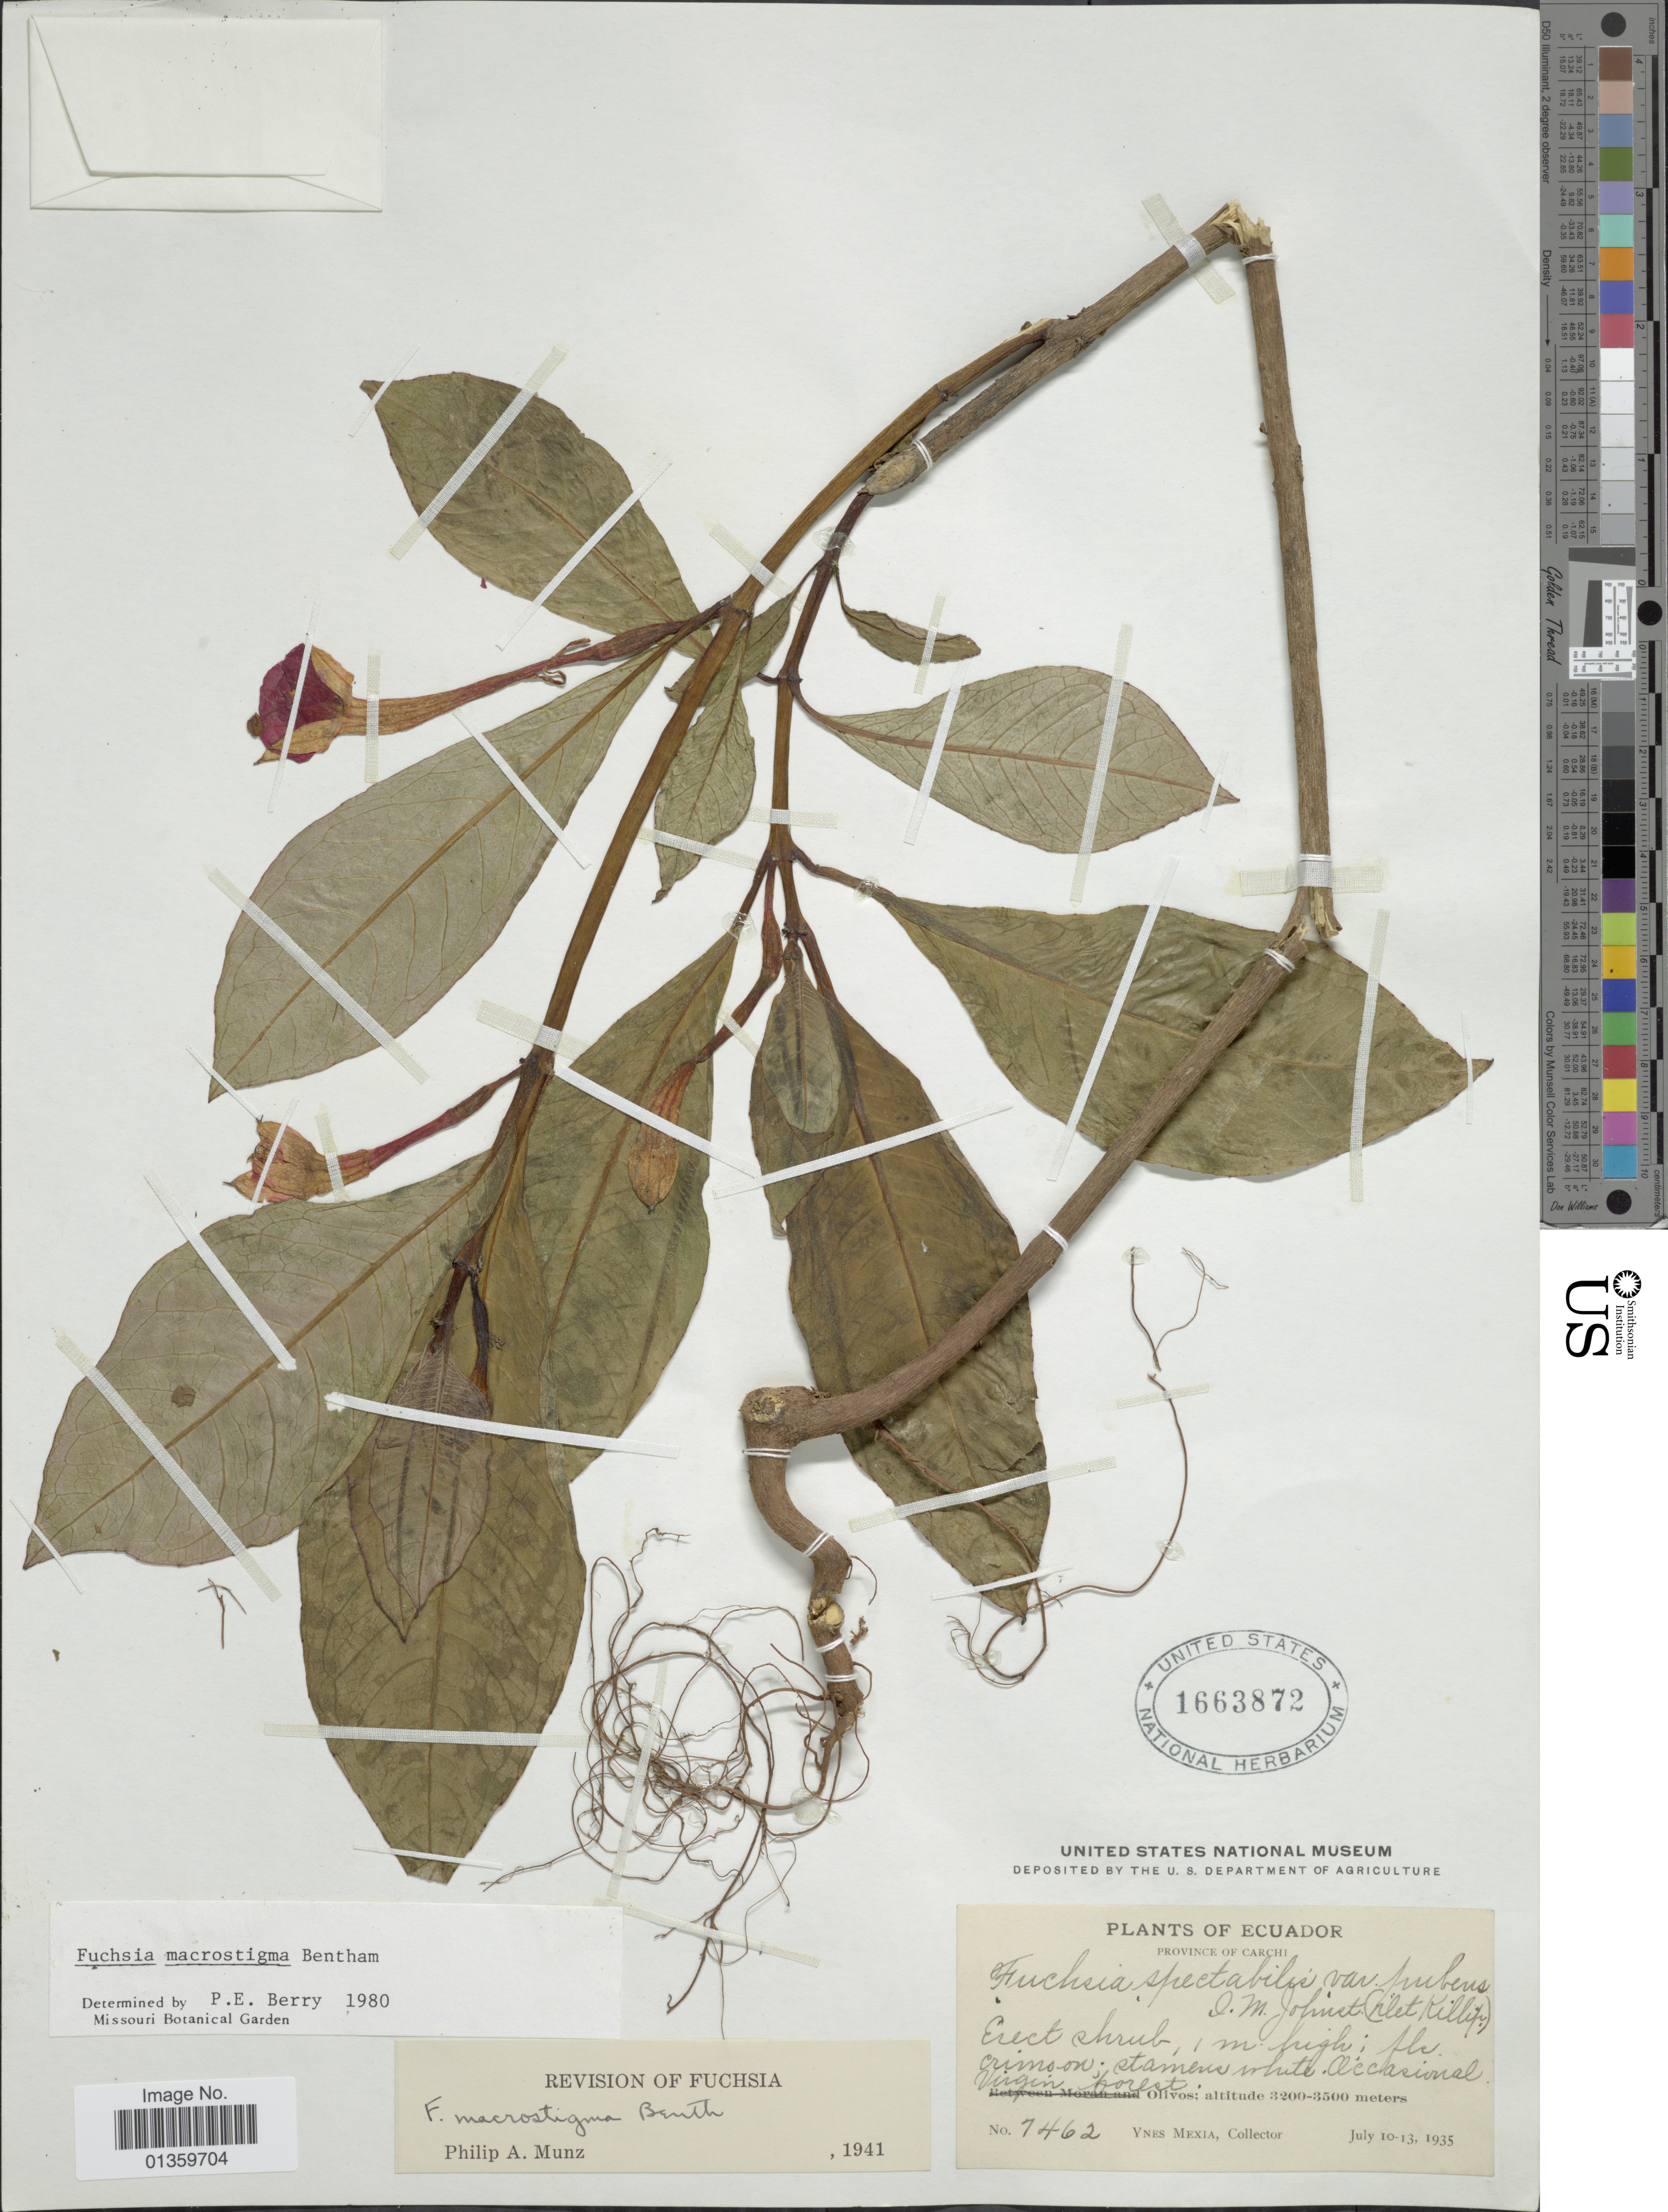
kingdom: Plantae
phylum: Tracheophyta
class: Magnoliopsida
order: Myrtales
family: Onagraceae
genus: Fuchsia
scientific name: Fuchsia macrostigma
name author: Benth.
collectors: Y. Mexia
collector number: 7462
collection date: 1935-07-10/1935-07-13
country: Ecuador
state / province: Carchi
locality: Virgin forest, Olivos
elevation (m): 3200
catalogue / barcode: US 1663872